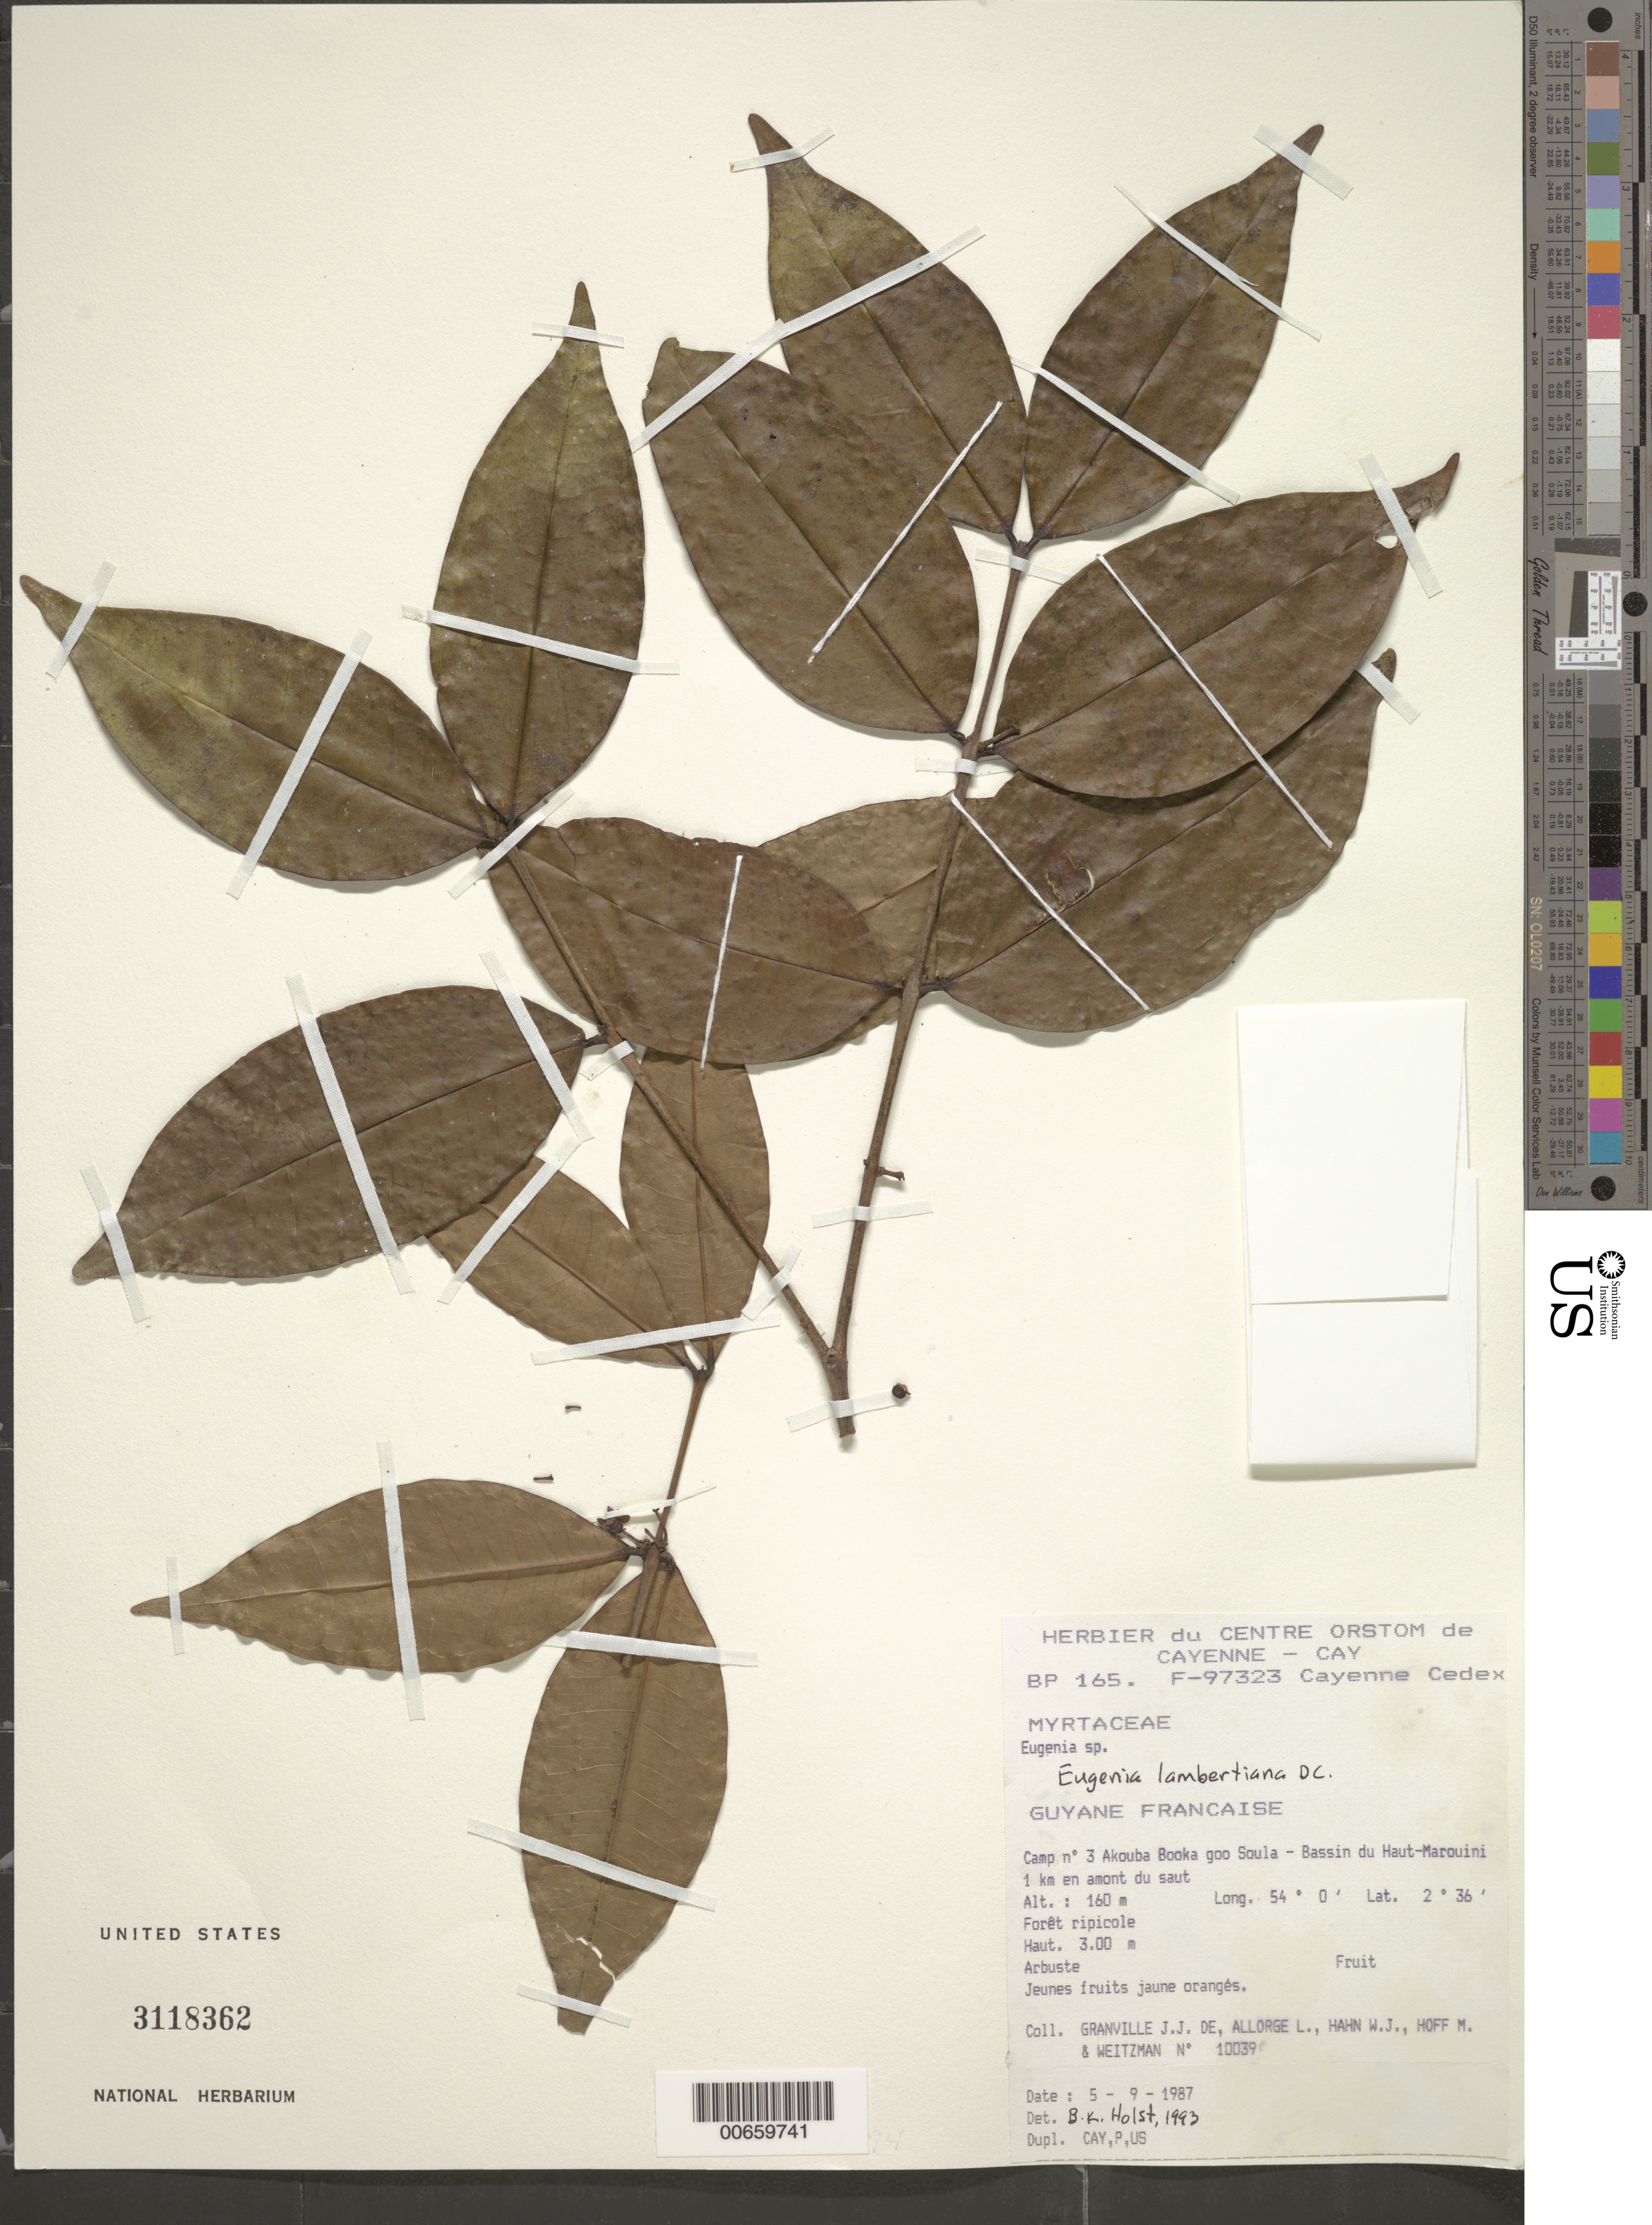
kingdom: Plantae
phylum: Tracheophyta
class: Magnoliopsida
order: Myrtales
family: Myrtaceae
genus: Eugenia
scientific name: Eugenia lambertiana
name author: DC.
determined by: Holst, Bruce K.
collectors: J.-J. de Granville, L. Allorge, W. J. Hahn, M. Hoff & A. L. Weitzman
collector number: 10039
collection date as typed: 5-Sep-87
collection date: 1987-09-05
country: French Guiana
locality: Akouba Booka goo Soula, Camp #3, Bassin du Haut Marouini. 1 km en amont du saut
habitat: Riparian forest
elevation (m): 160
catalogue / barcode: US 3118362